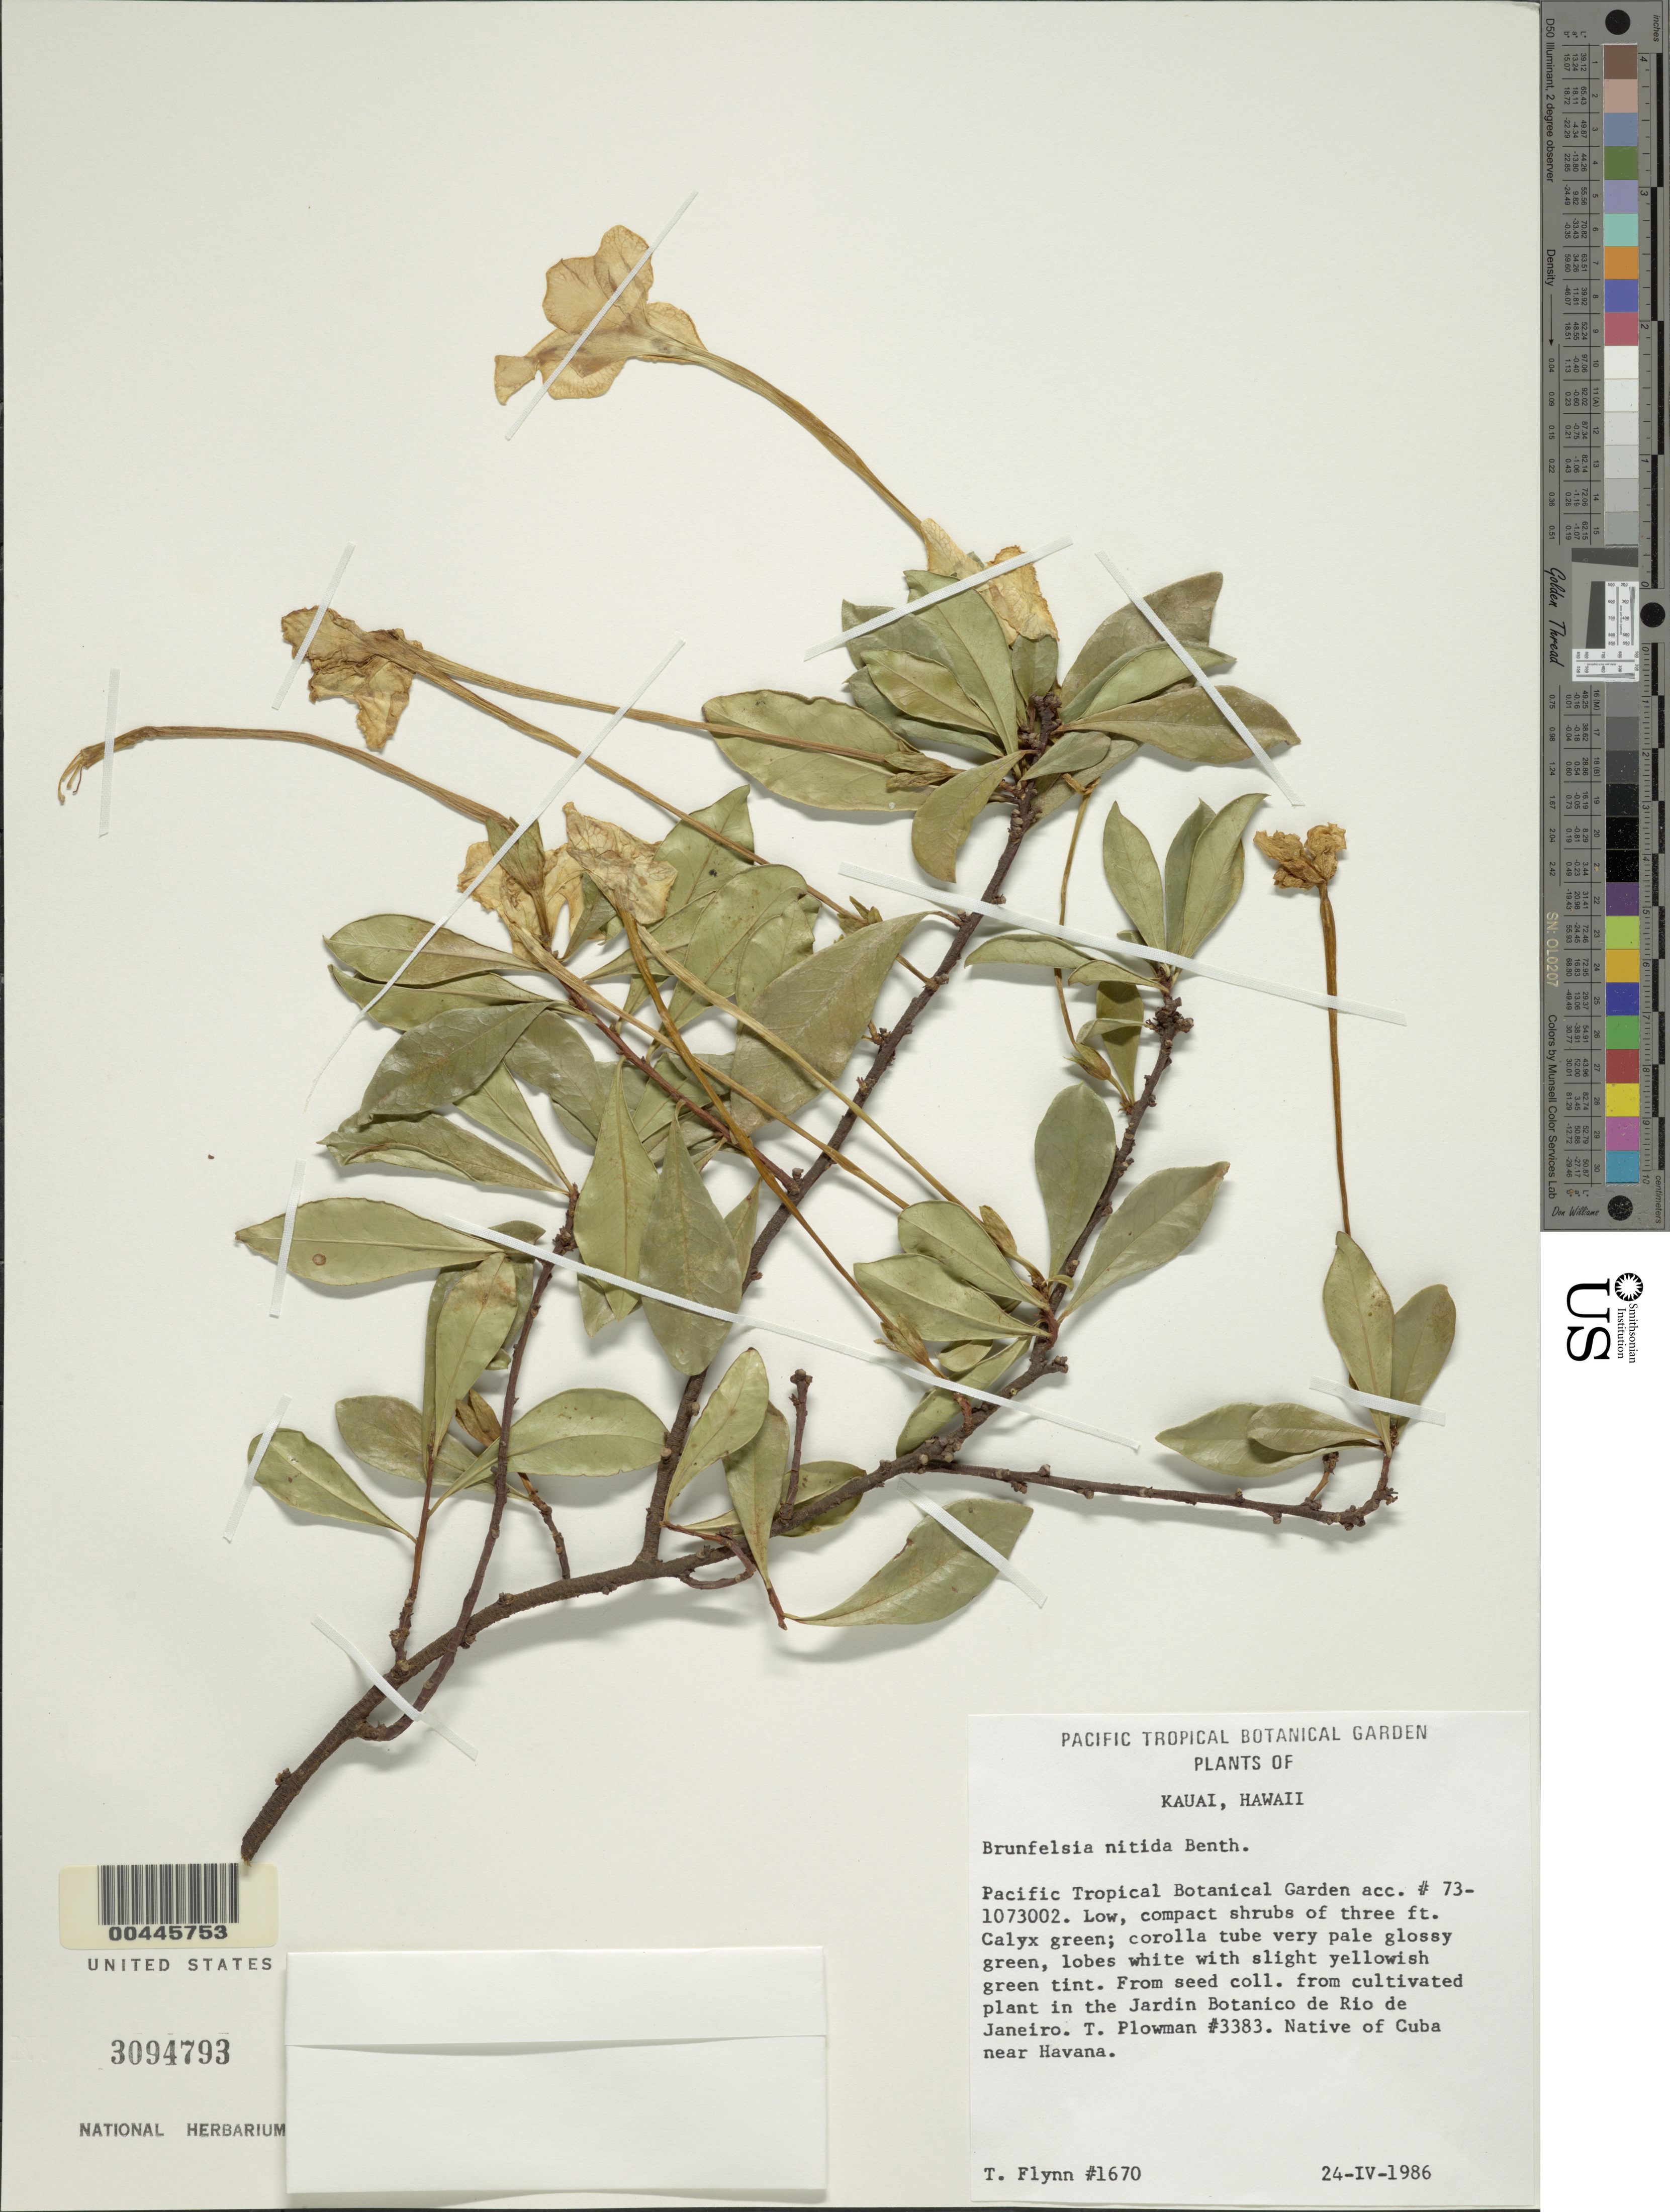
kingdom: Plantae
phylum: Tracheophyta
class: Magnoliopsida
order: Solanales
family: Solanaceae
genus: Brunfelsia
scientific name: Brunfelsia nitida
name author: Benth.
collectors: T. W. Flynn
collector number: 1670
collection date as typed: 24 Apr 1986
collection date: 1986-04-24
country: United States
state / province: Hawaii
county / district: Kauai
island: Kaua'i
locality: Pacific Tropical Botanical Garden,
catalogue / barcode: US 3094793